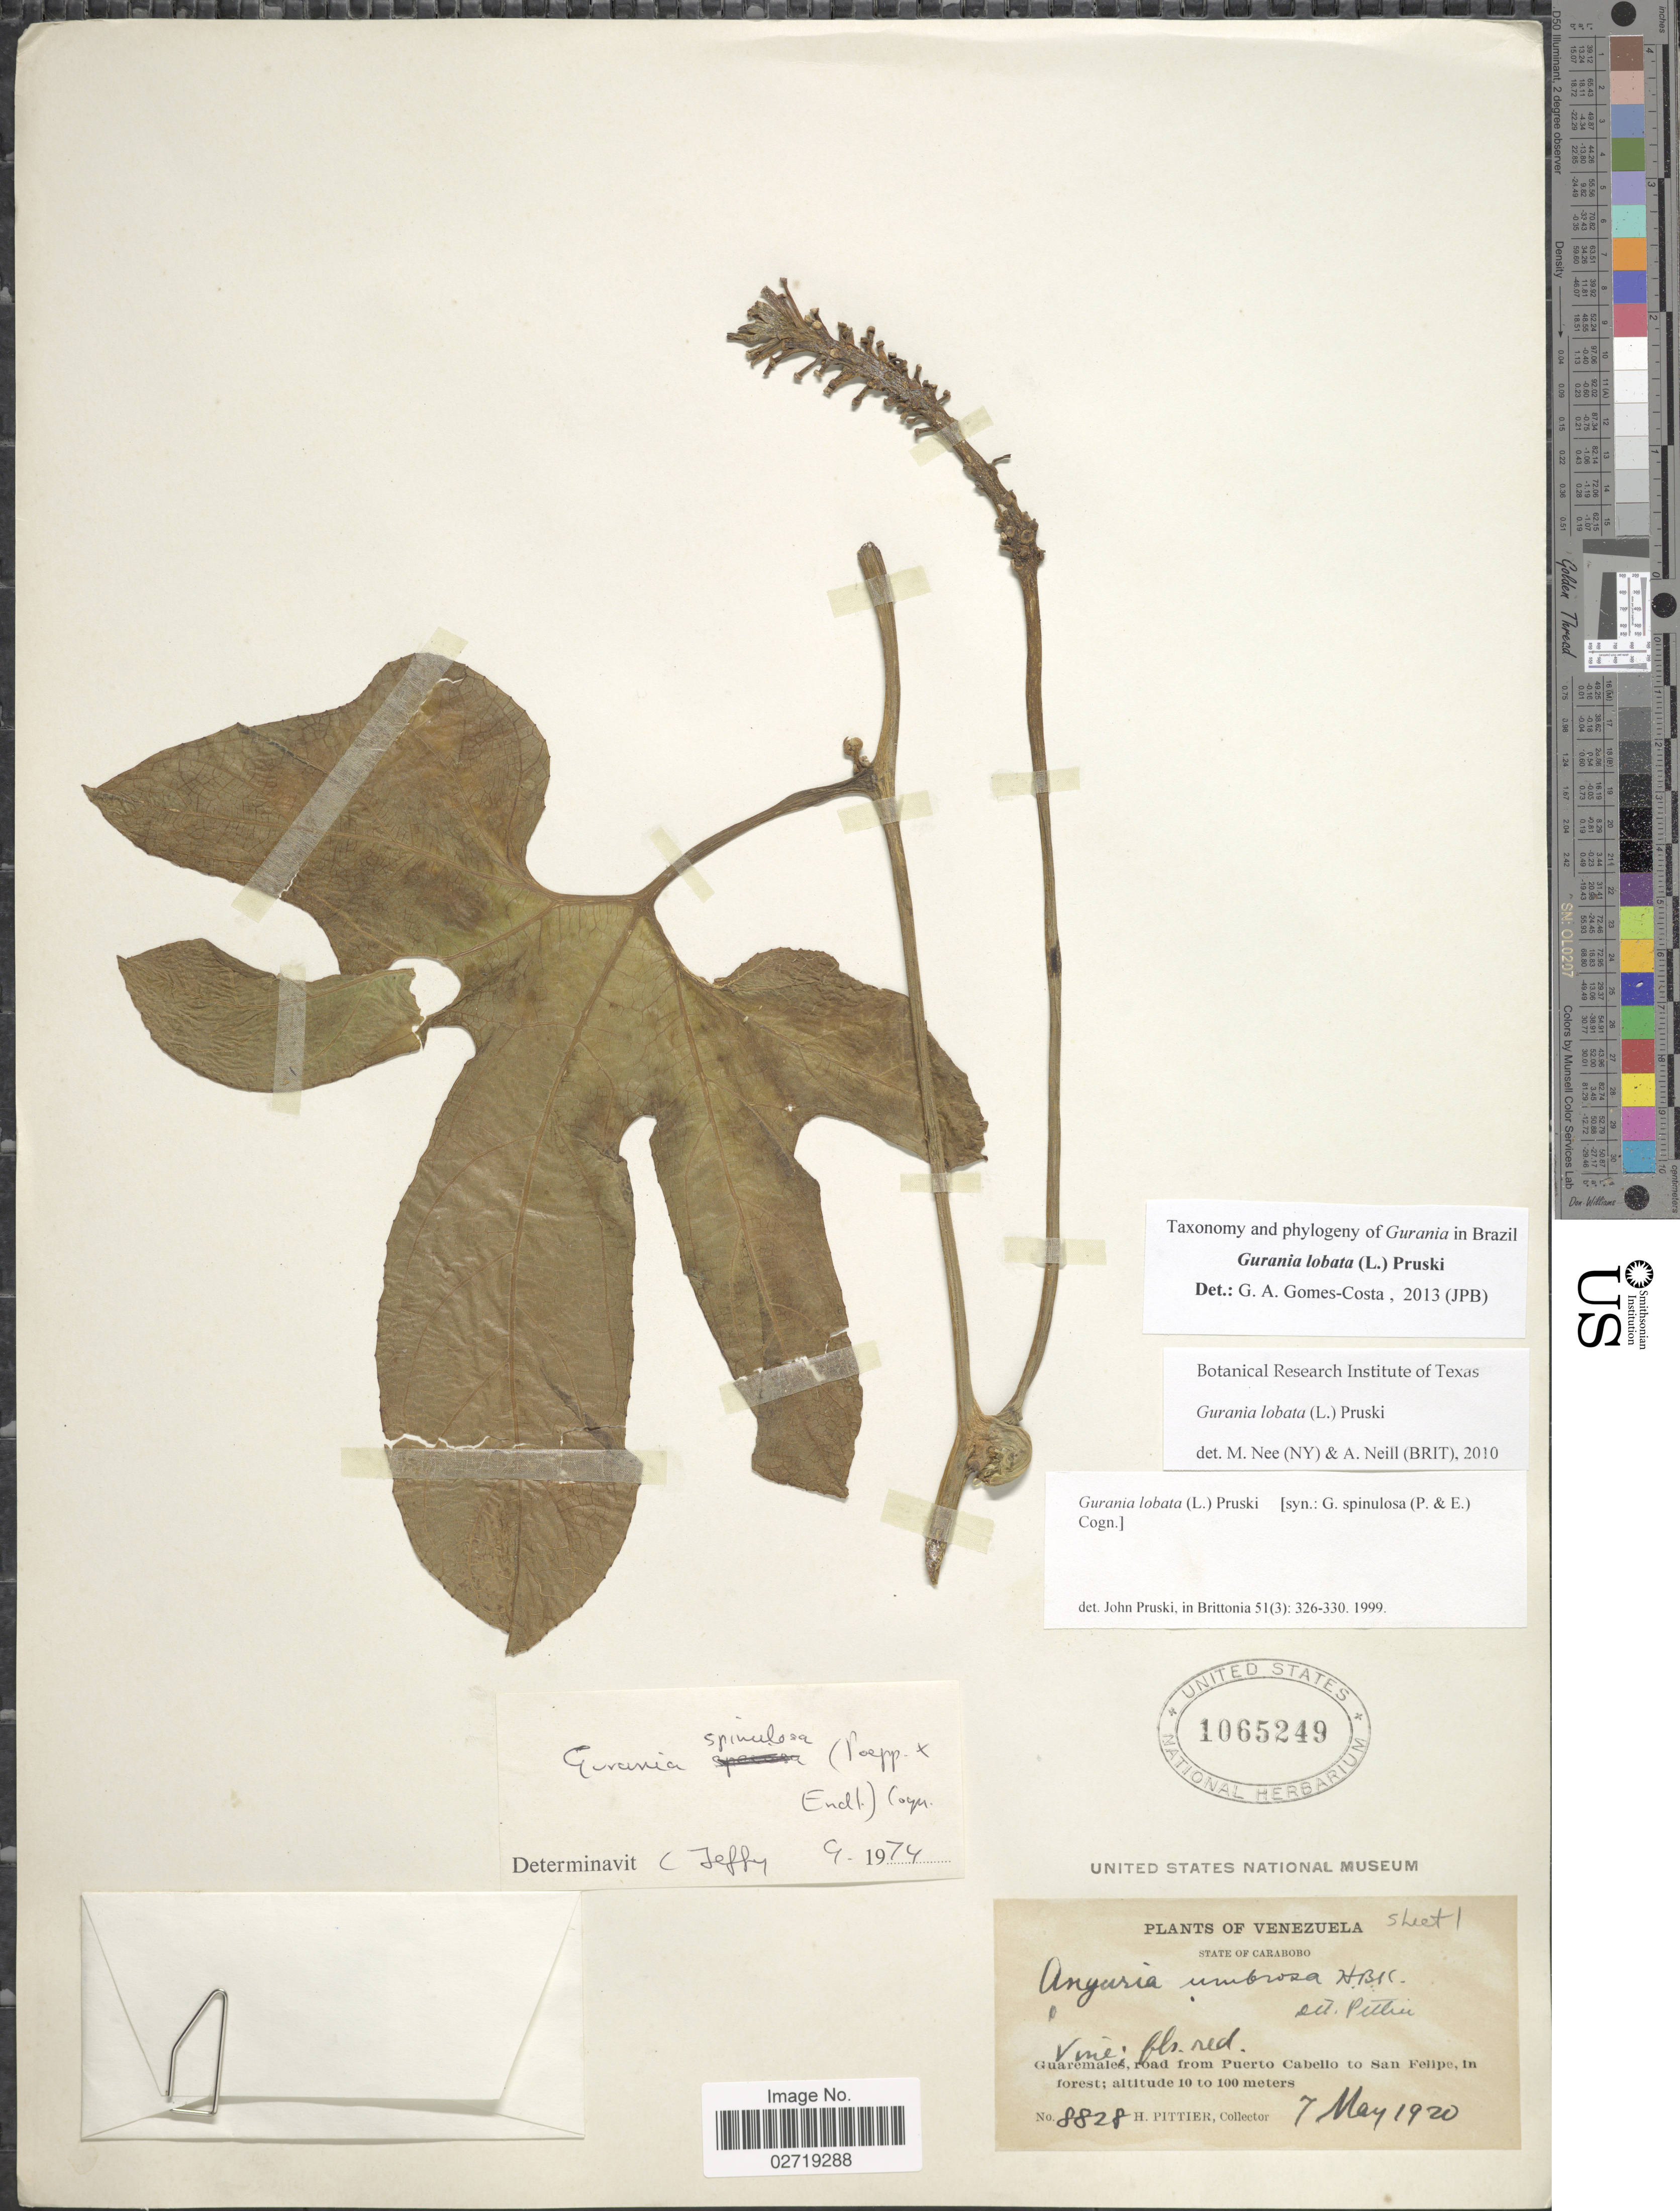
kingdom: Plantae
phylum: Tracheophyta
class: Magnoliopsida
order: Cucurbitales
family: Cucurbitaceae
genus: Gurania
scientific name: Gurania lobata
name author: (L.) Pruski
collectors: H. F. Pittier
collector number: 8828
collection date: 1920-05-07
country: Venezuela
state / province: Carabobo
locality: Guaremales, road from Puerto Cabello to San Felipe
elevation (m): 10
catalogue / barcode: US 1065249